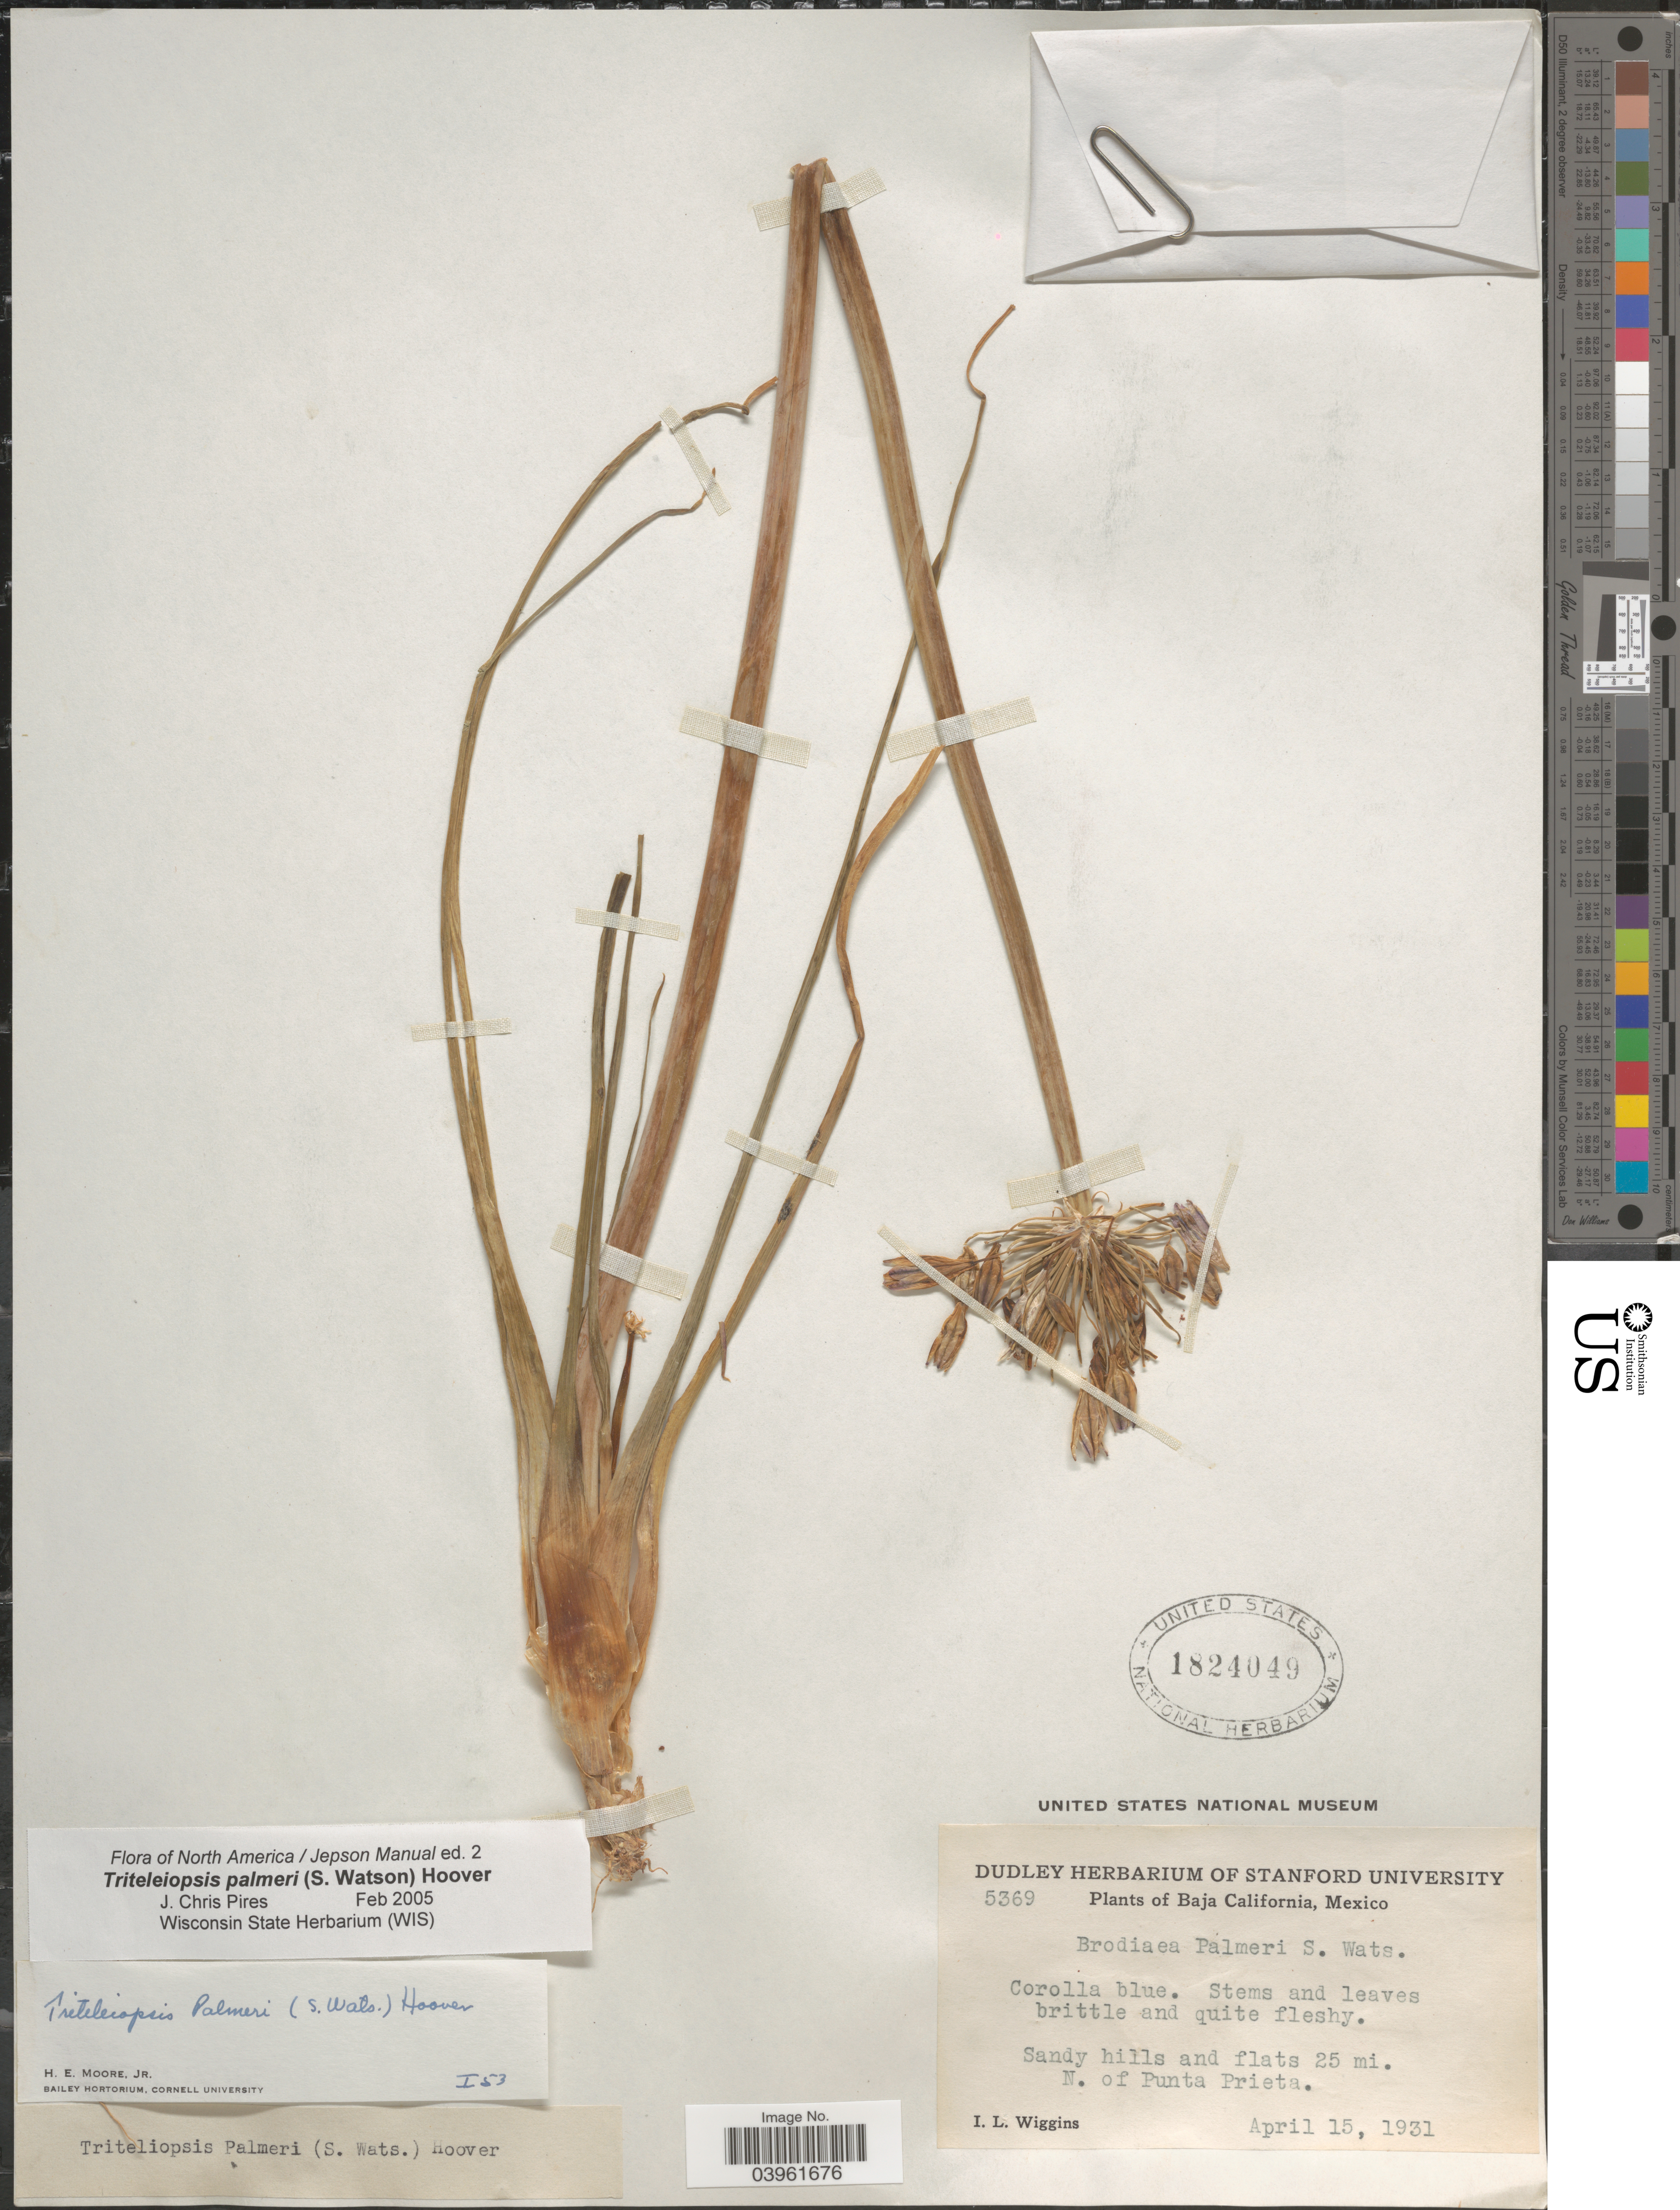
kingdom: Plantae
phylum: Tracheophyta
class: Liliopsida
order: Asparagales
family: Asparagaceae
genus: Triteleiopsis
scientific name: Triteleiopsis palmeri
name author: (S. Watson) Hoover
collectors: I. L. Wiggins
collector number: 5369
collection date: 1931-04-15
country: Mexico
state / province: Baja California Norte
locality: Sandy hills and flats 25 mi. N. of Punta Prieta.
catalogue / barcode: US 1824049